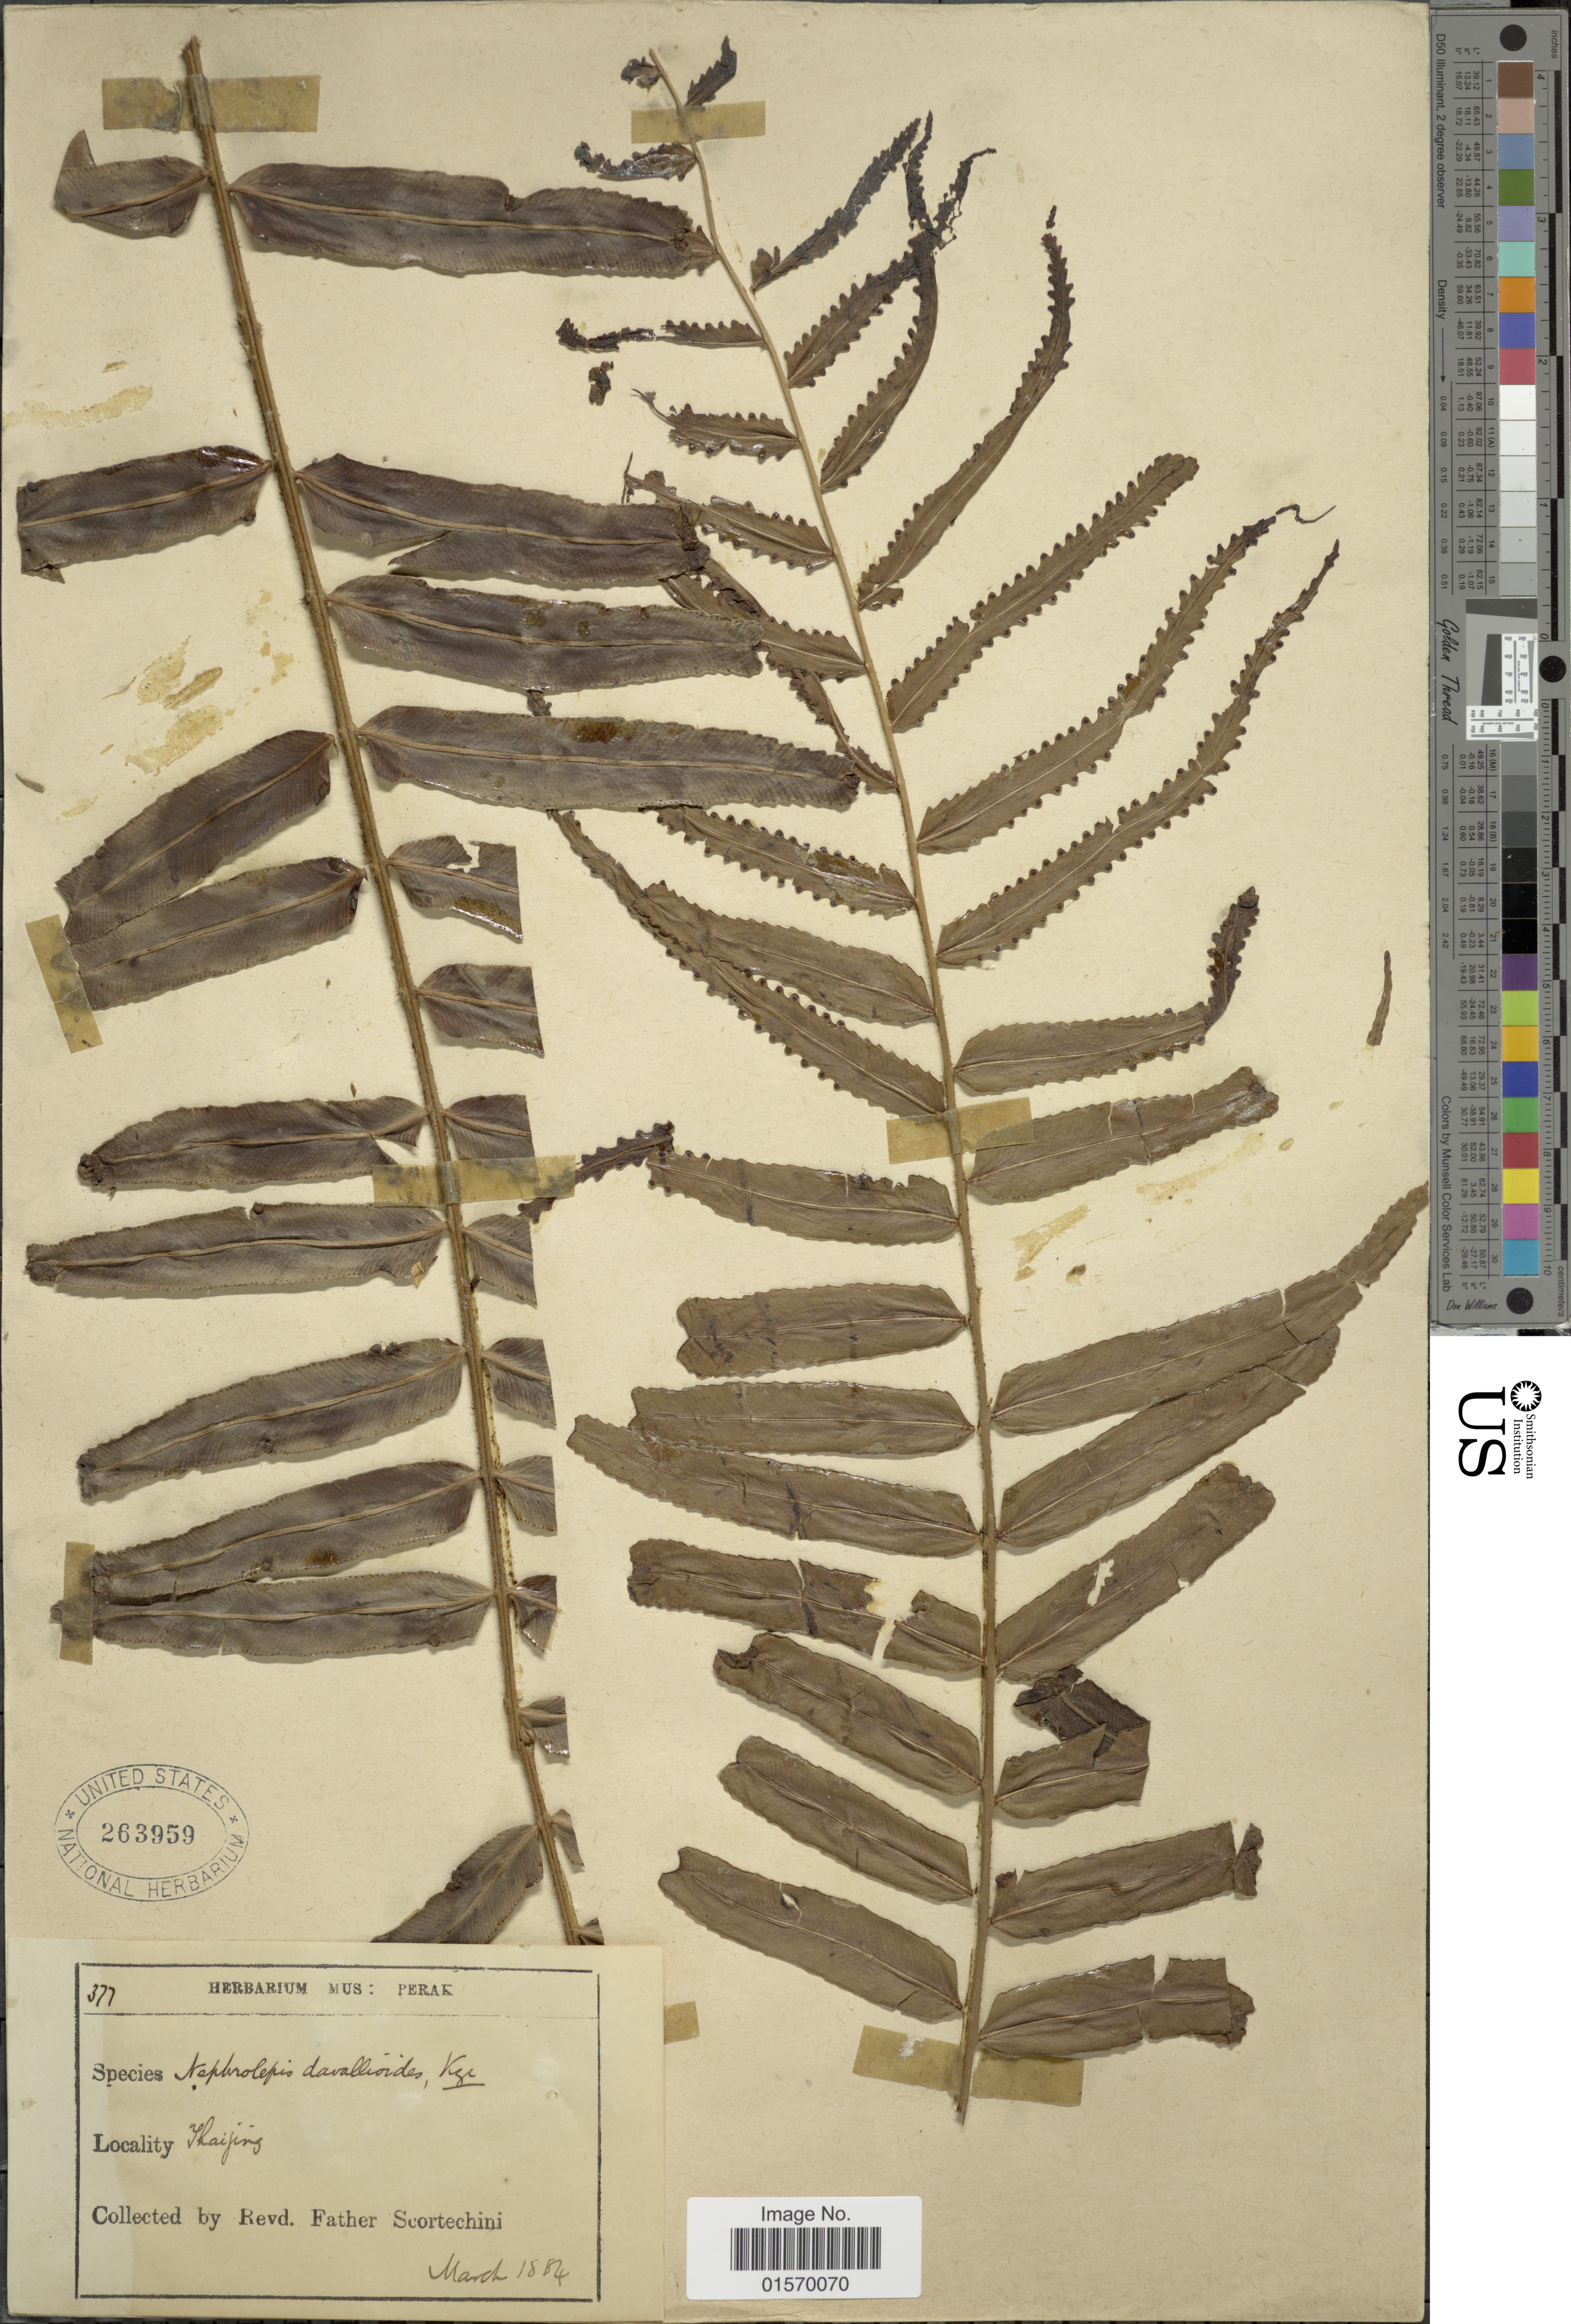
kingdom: Plantae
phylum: Tracheophyta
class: Polypodiopsida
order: Polypodiales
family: Nephrolepidaceae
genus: Nephrolepis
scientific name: Nephrolepis acuminata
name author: (Houtt.) Kuhn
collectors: Fr. Scortechini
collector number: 377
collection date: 1884-03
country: Malaysia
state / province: Perak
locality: Thaijing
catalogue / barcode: US 263959